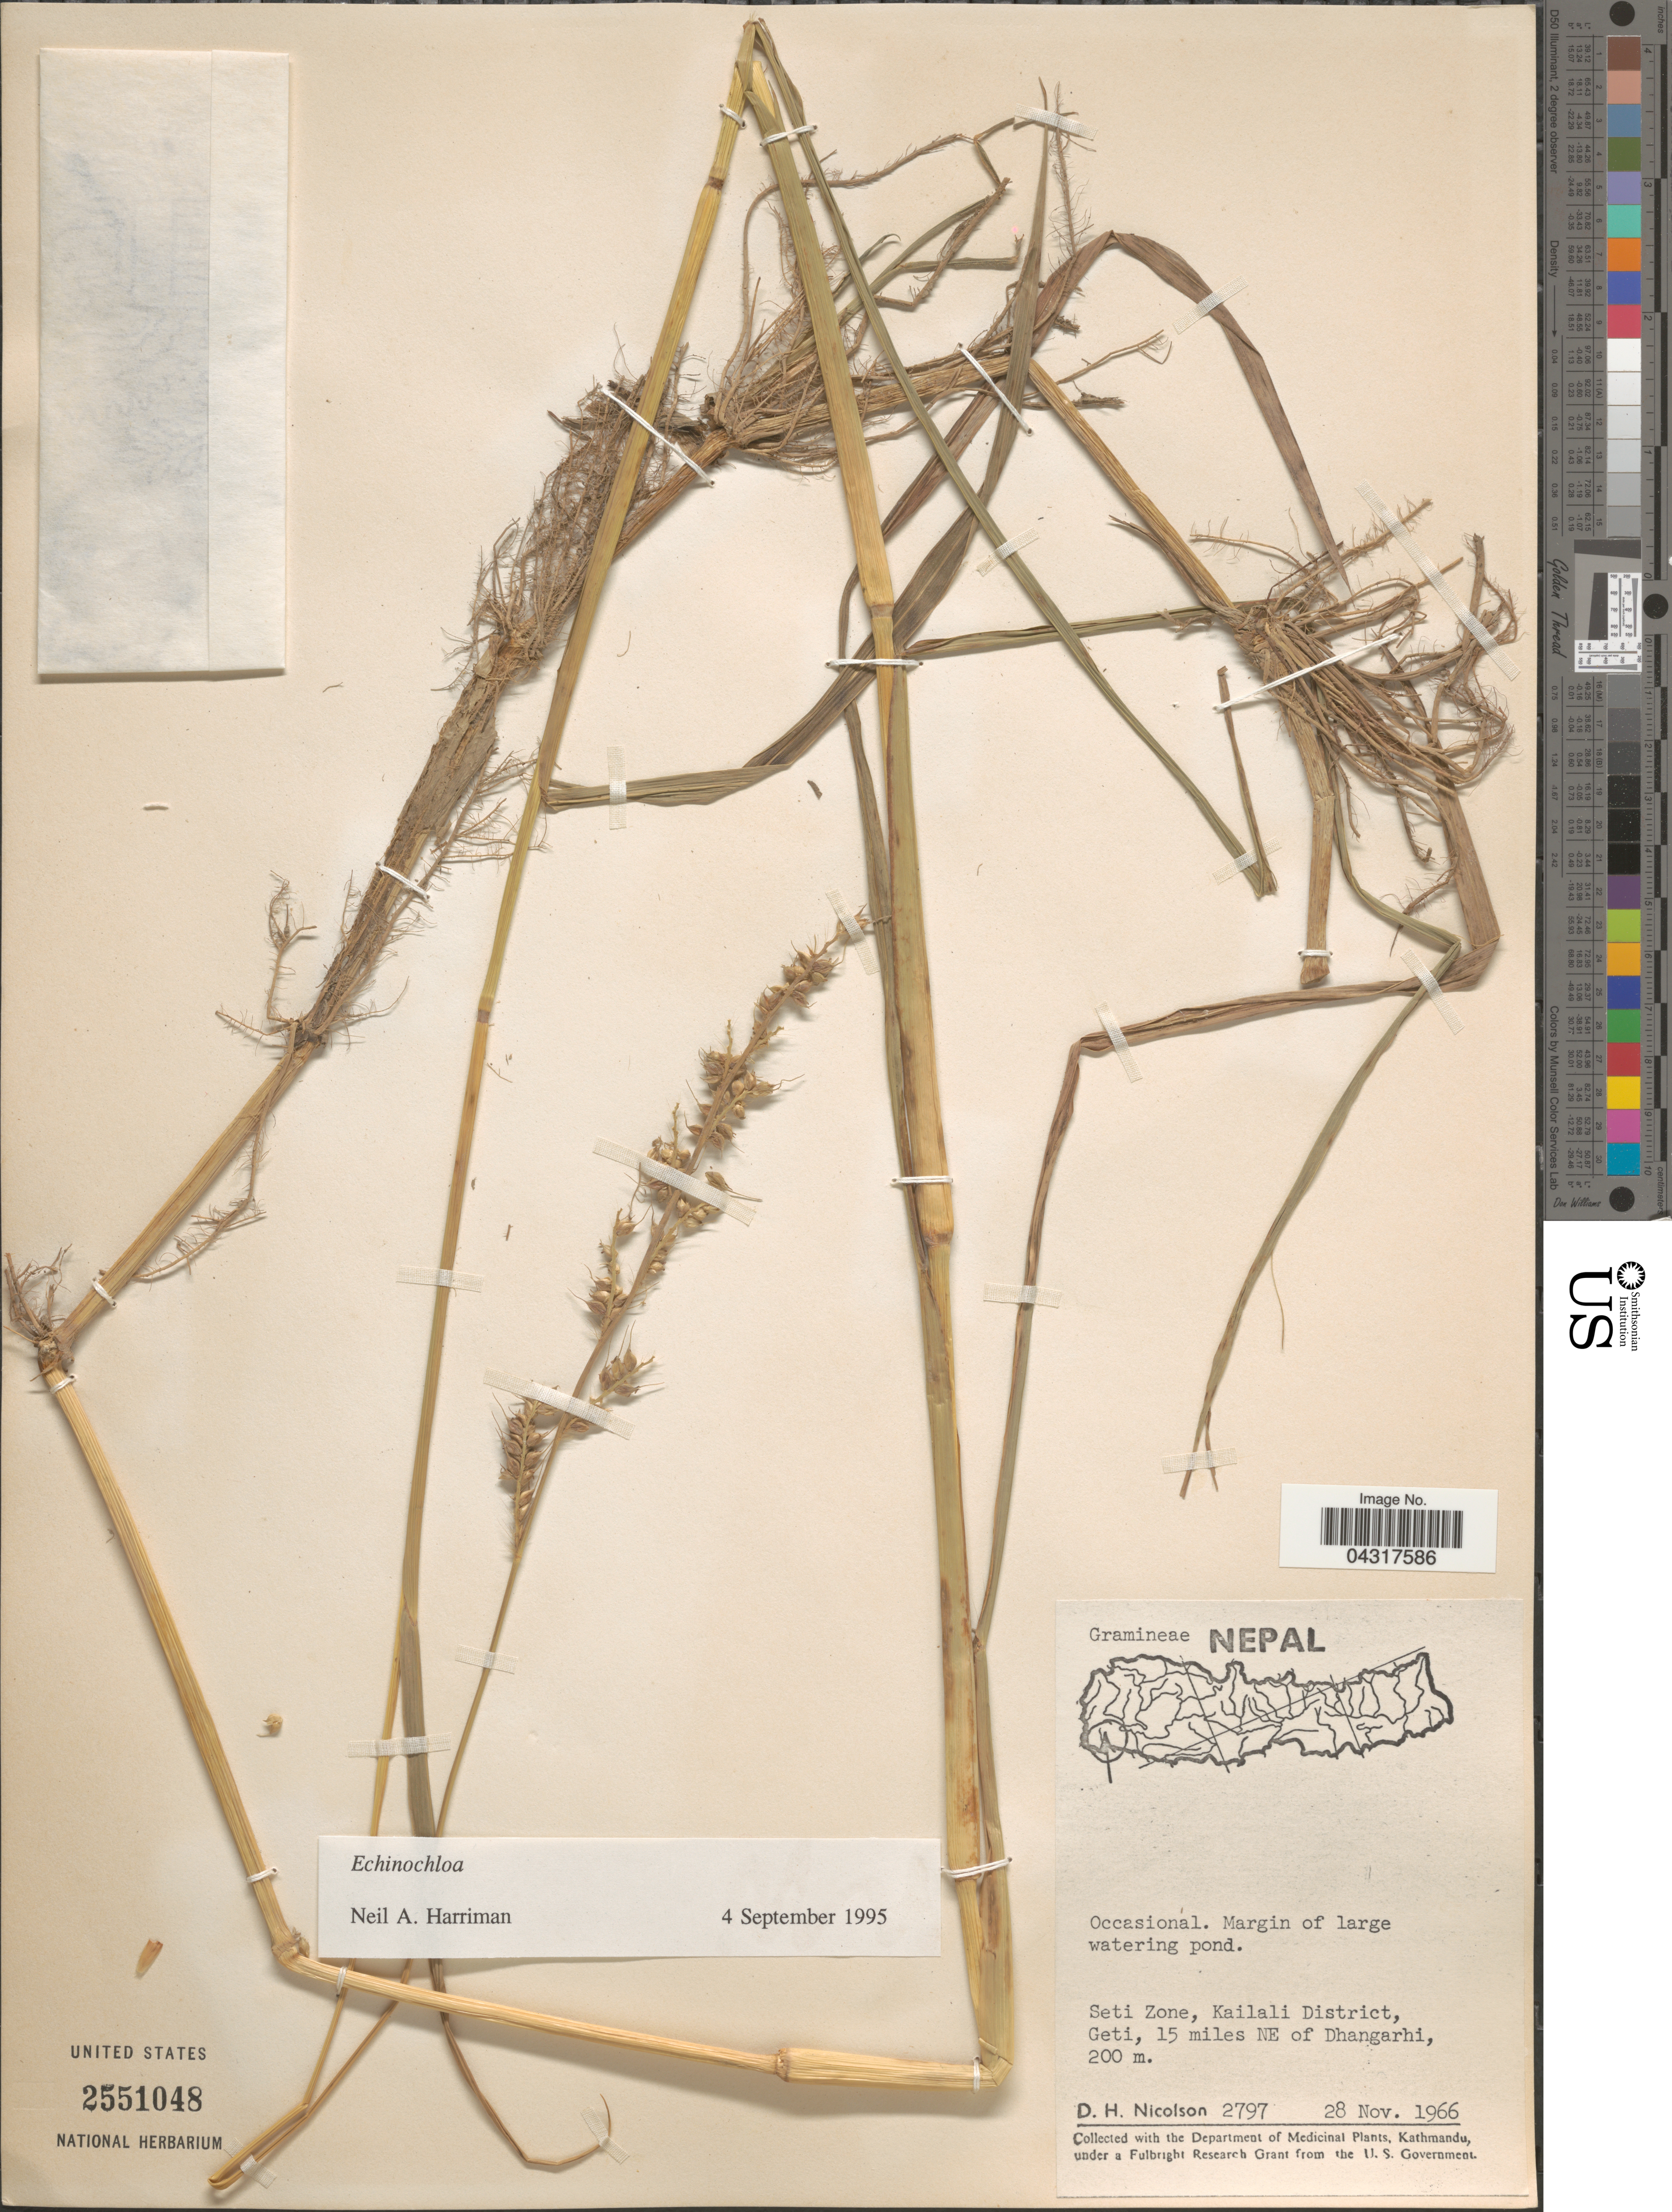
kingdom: Plantae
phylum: Tracheophyta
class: Liliopsida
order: Poales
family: Poaceae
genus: Echinochloa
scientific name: Echinochloa sp.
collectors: D. H. Nicolson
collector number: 2797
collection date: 1966-11-28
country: Nepal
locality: Seti Zone, Kailali District, Geti, 15 miles NE of Dhangarhi.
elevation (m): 200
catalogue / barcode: US 2551048